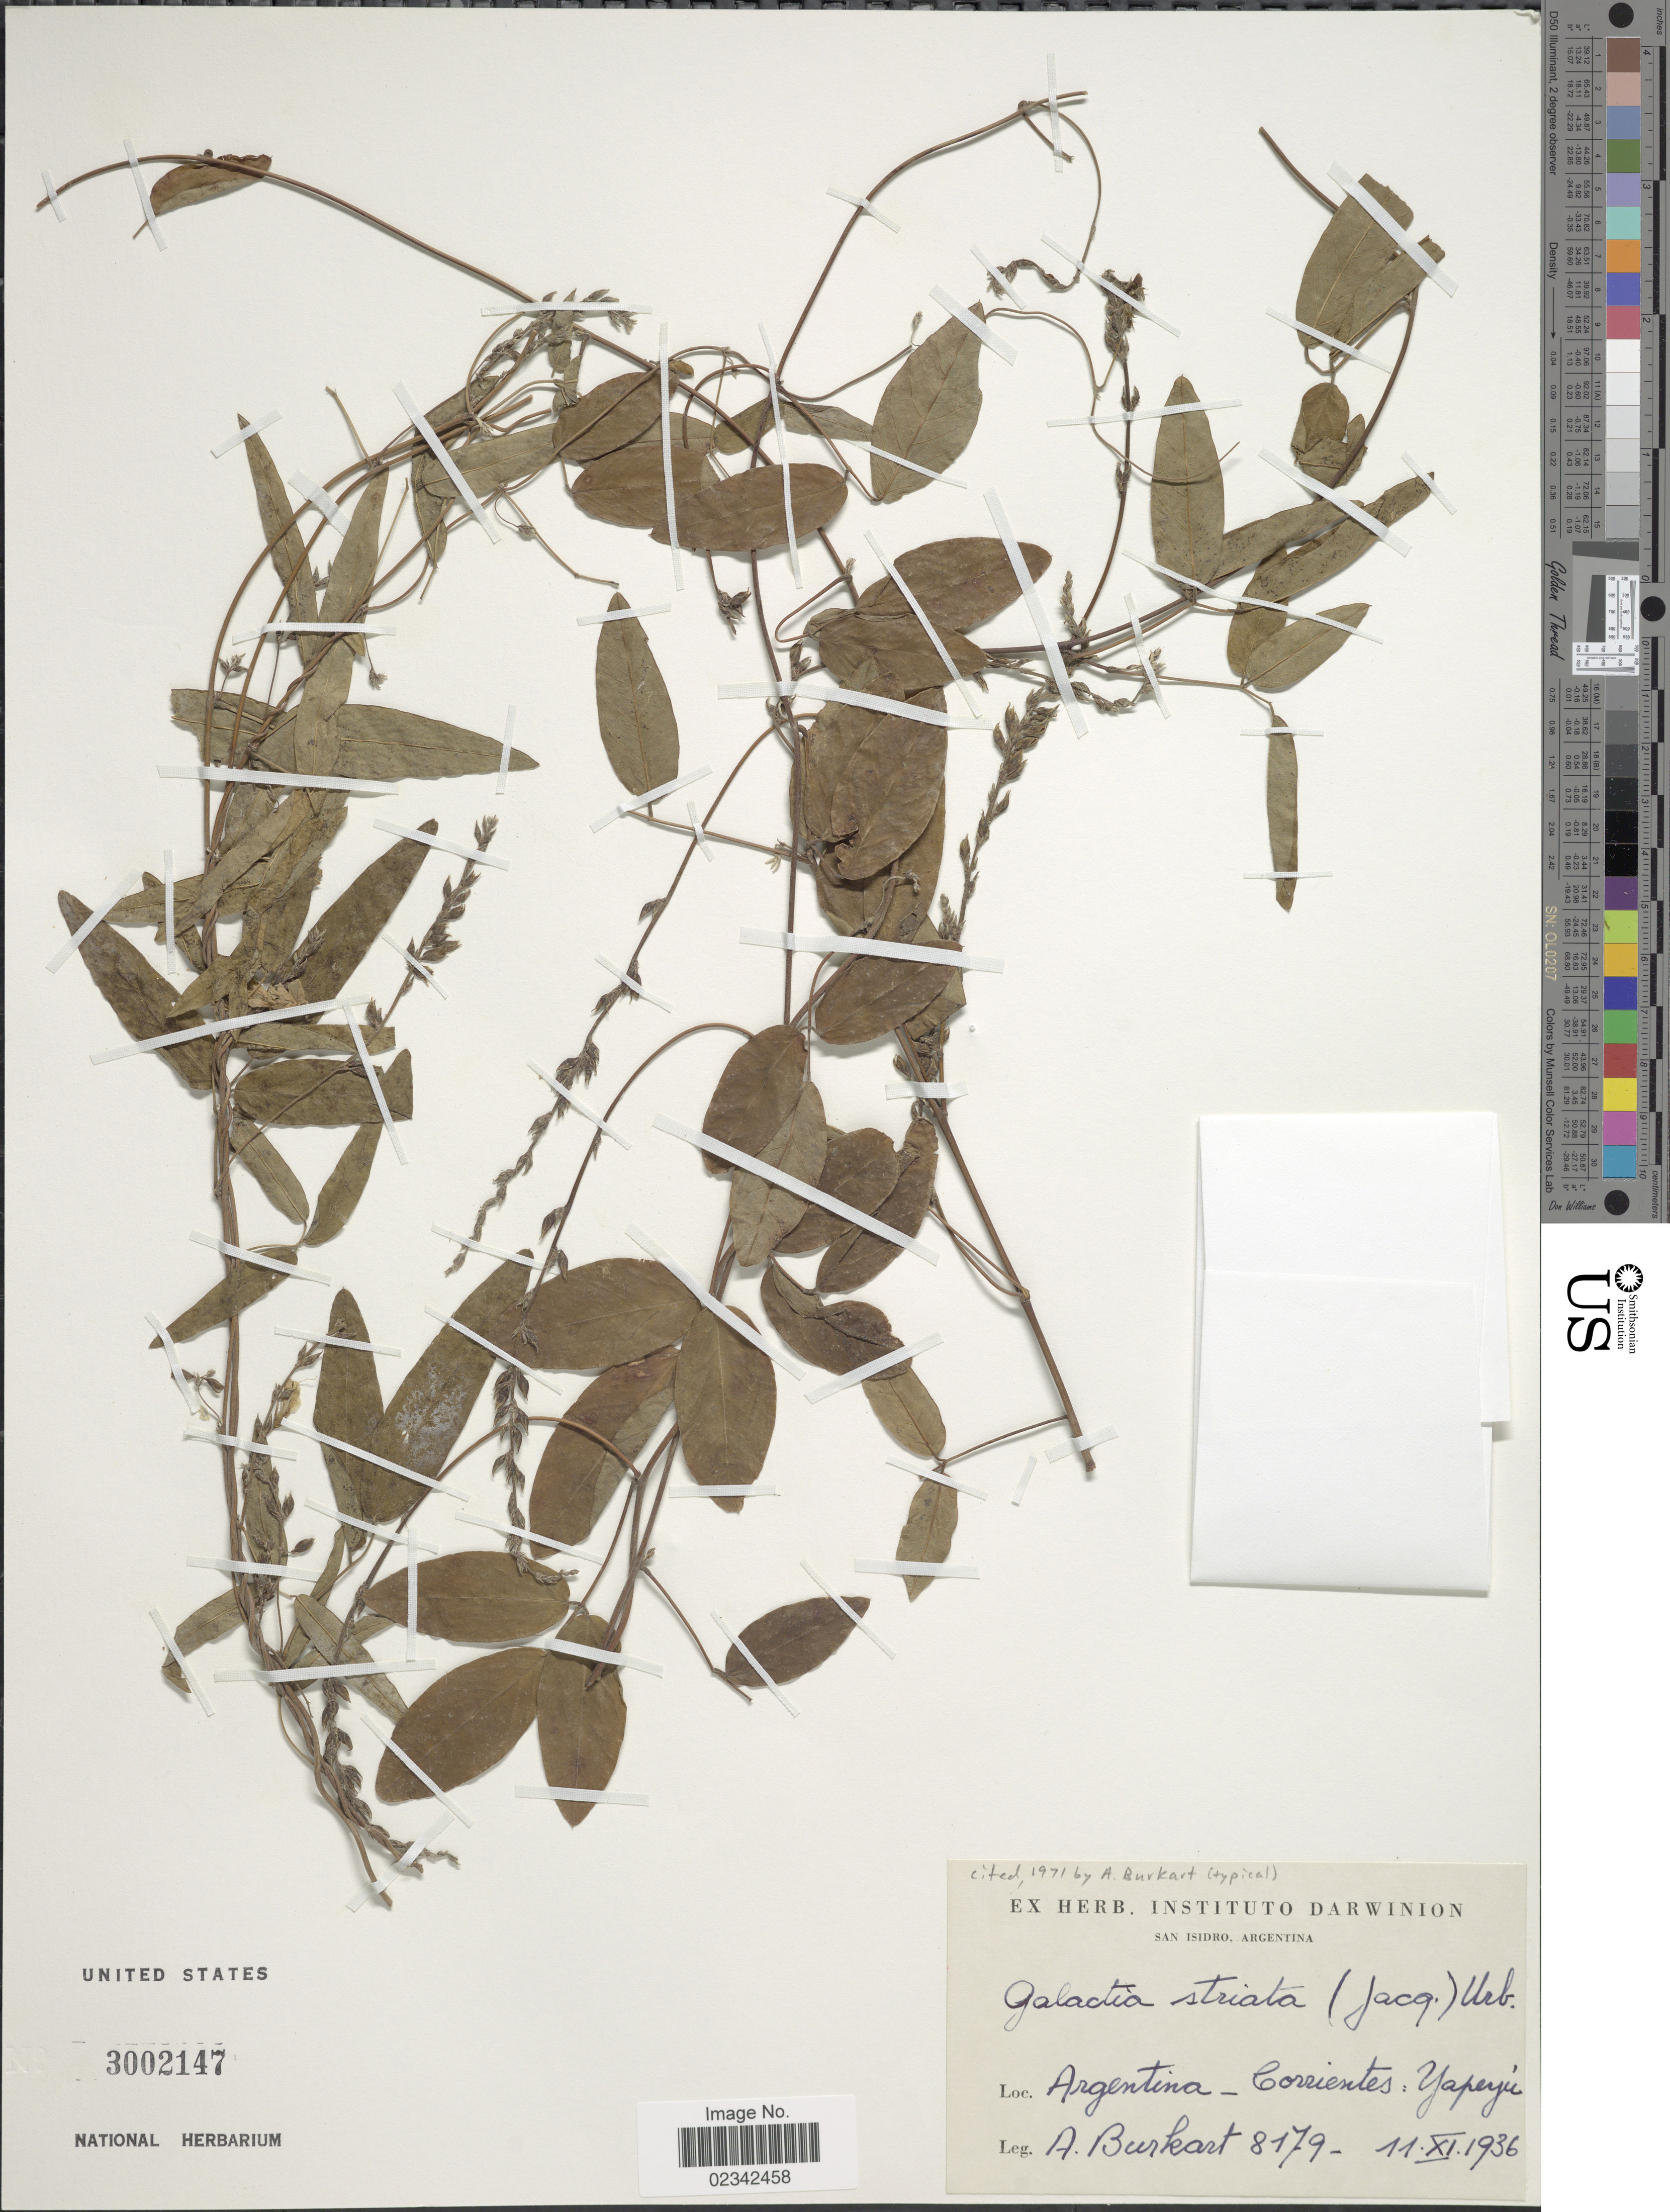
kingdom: Plantae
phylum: Tracheophyta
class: Magnoliopsida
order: Fabales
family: Fabaceae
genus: Galactia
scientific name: Galactia striata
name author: (Jacq.) Urb.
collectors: A. E. Burkart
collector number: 8179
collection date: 1936-11-11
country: Argentina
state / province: Corrientes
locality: Yaperju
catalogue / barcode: US 3002147